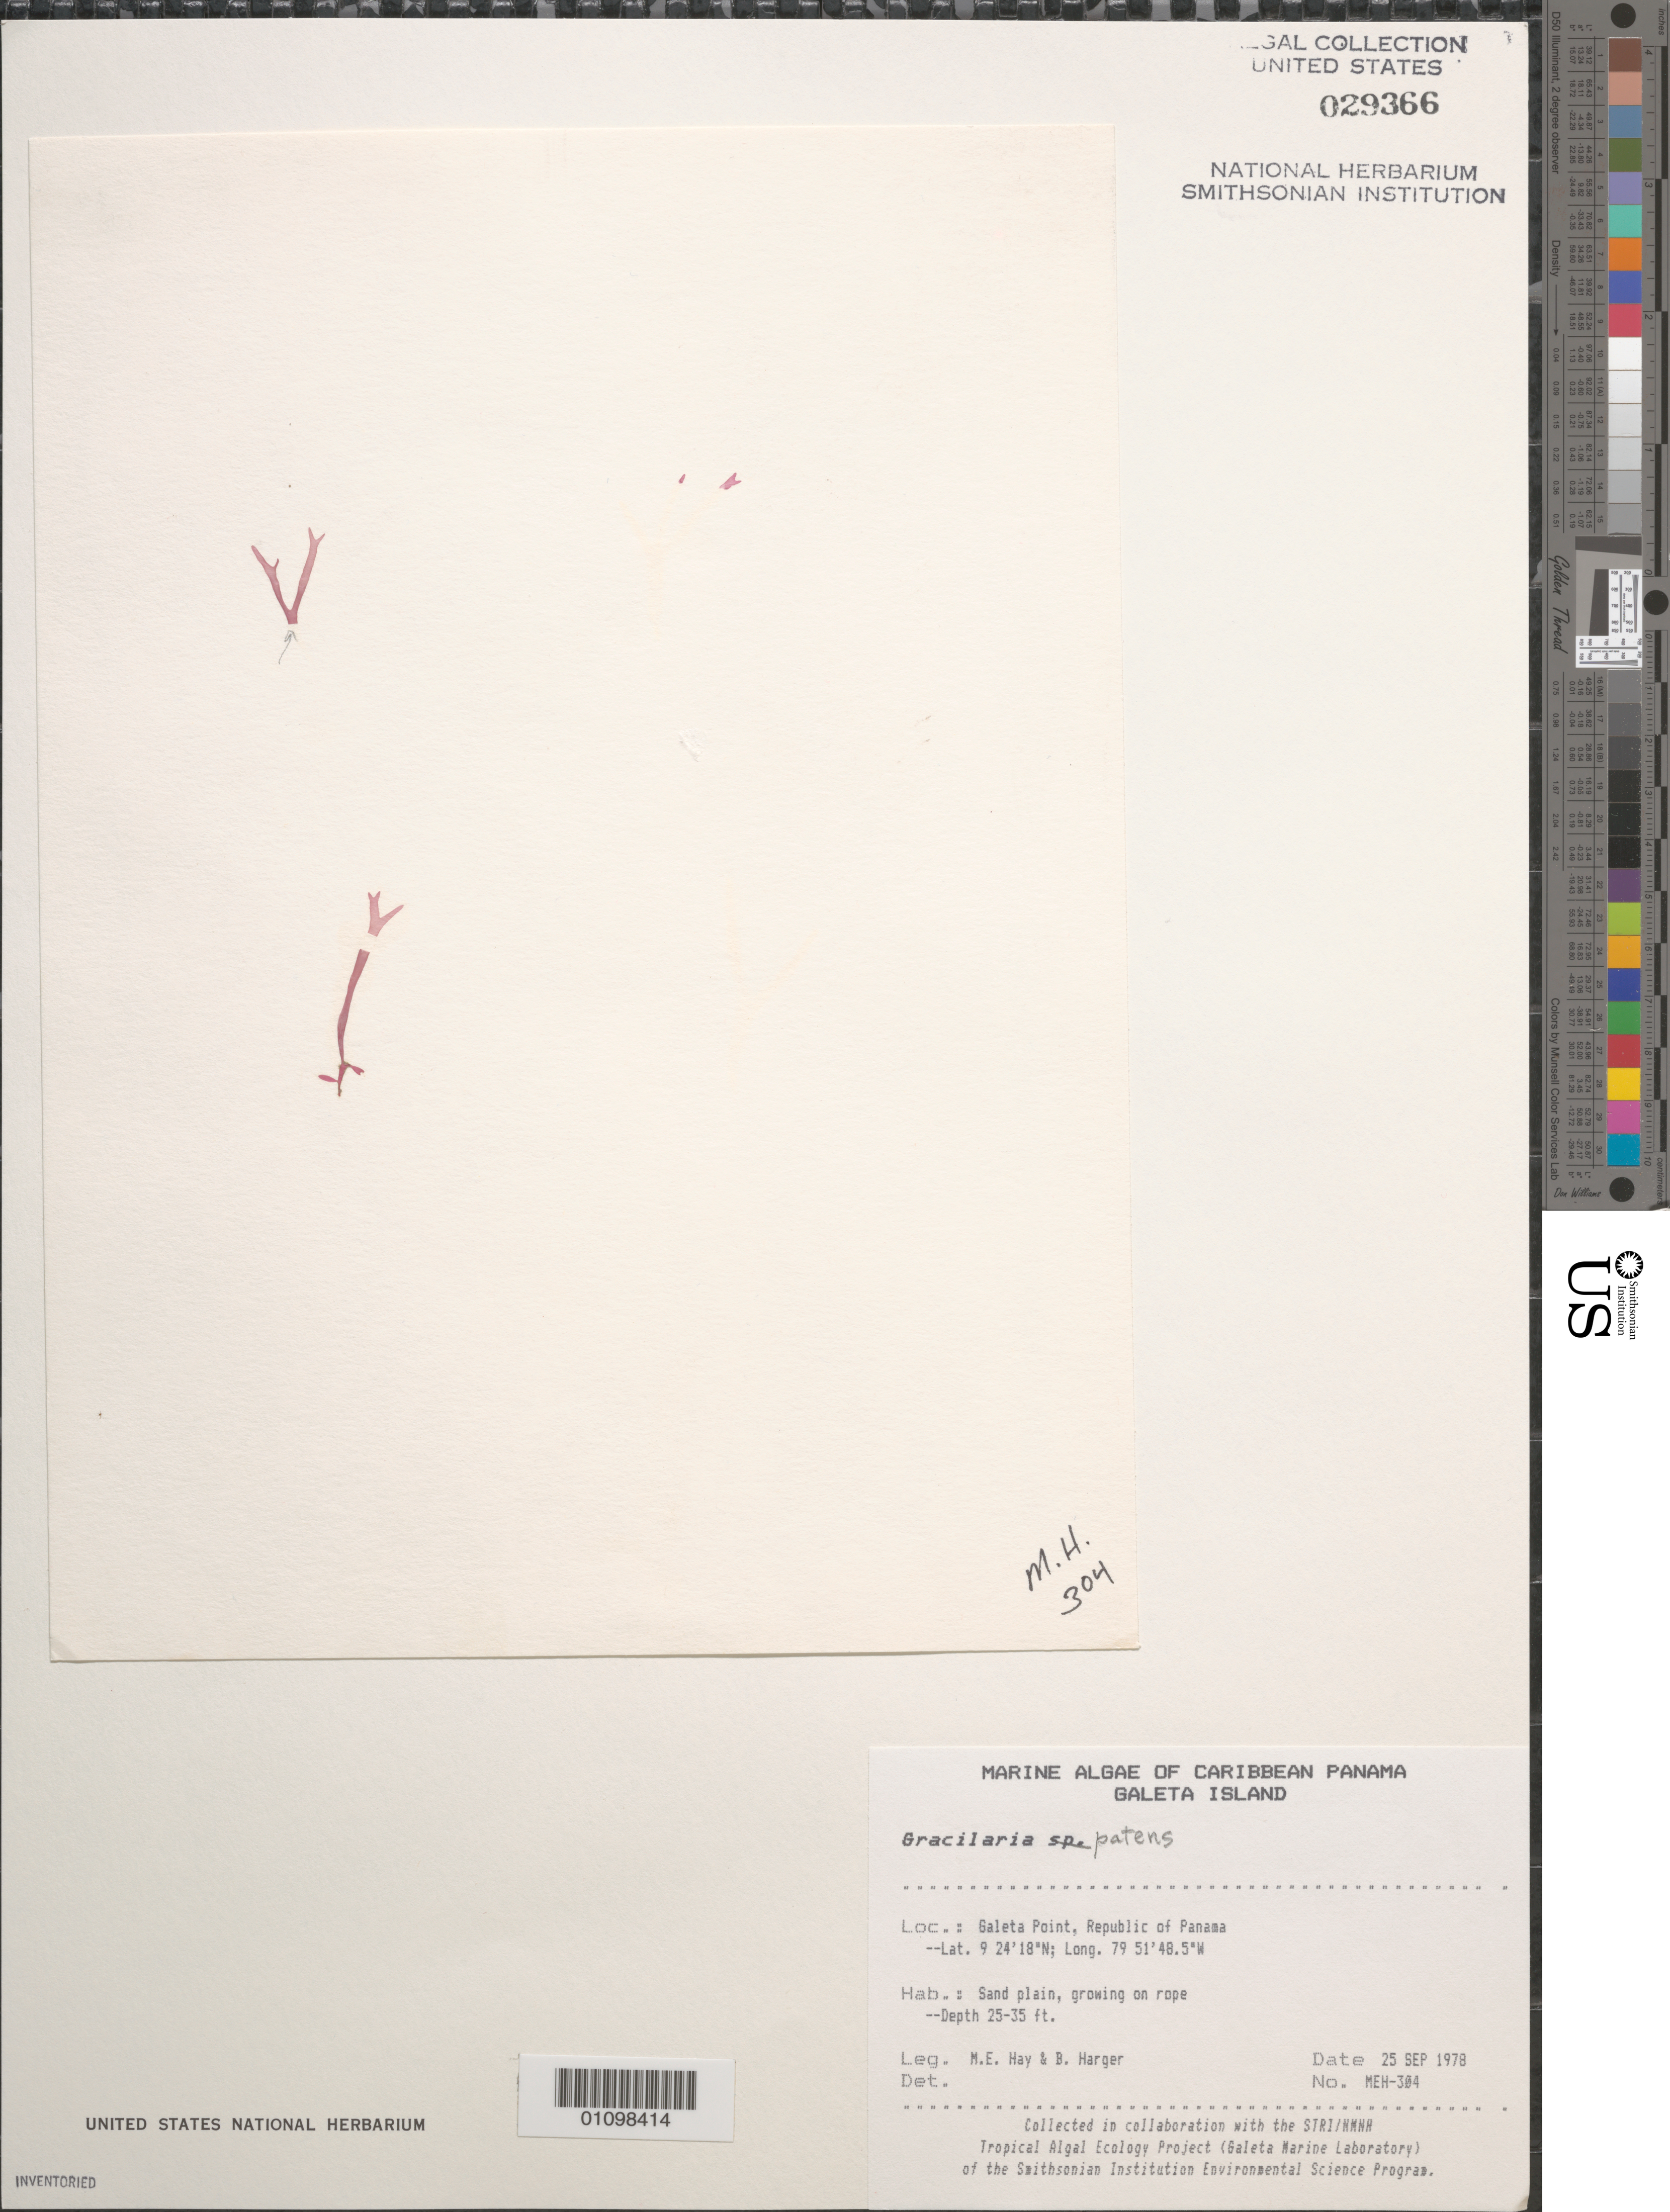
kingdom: Plantae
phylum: Rhodophyta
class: Florideophyceae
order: Gracilariales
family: Gracilariaceae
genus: Gracilaria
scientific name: Gracilaria patens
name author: P. Crouan & H. Crouan in Schramm & Maze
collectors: M. E. Hay & B. W. Harger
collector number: MEH-304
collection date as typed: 25 Sep 1978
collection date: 1978-09-25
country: Panama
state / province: Colón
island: Galeta Island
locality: Galeta Point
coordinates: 9 24' 18" N, 79 51' 48.5" W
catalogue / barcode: US 29366